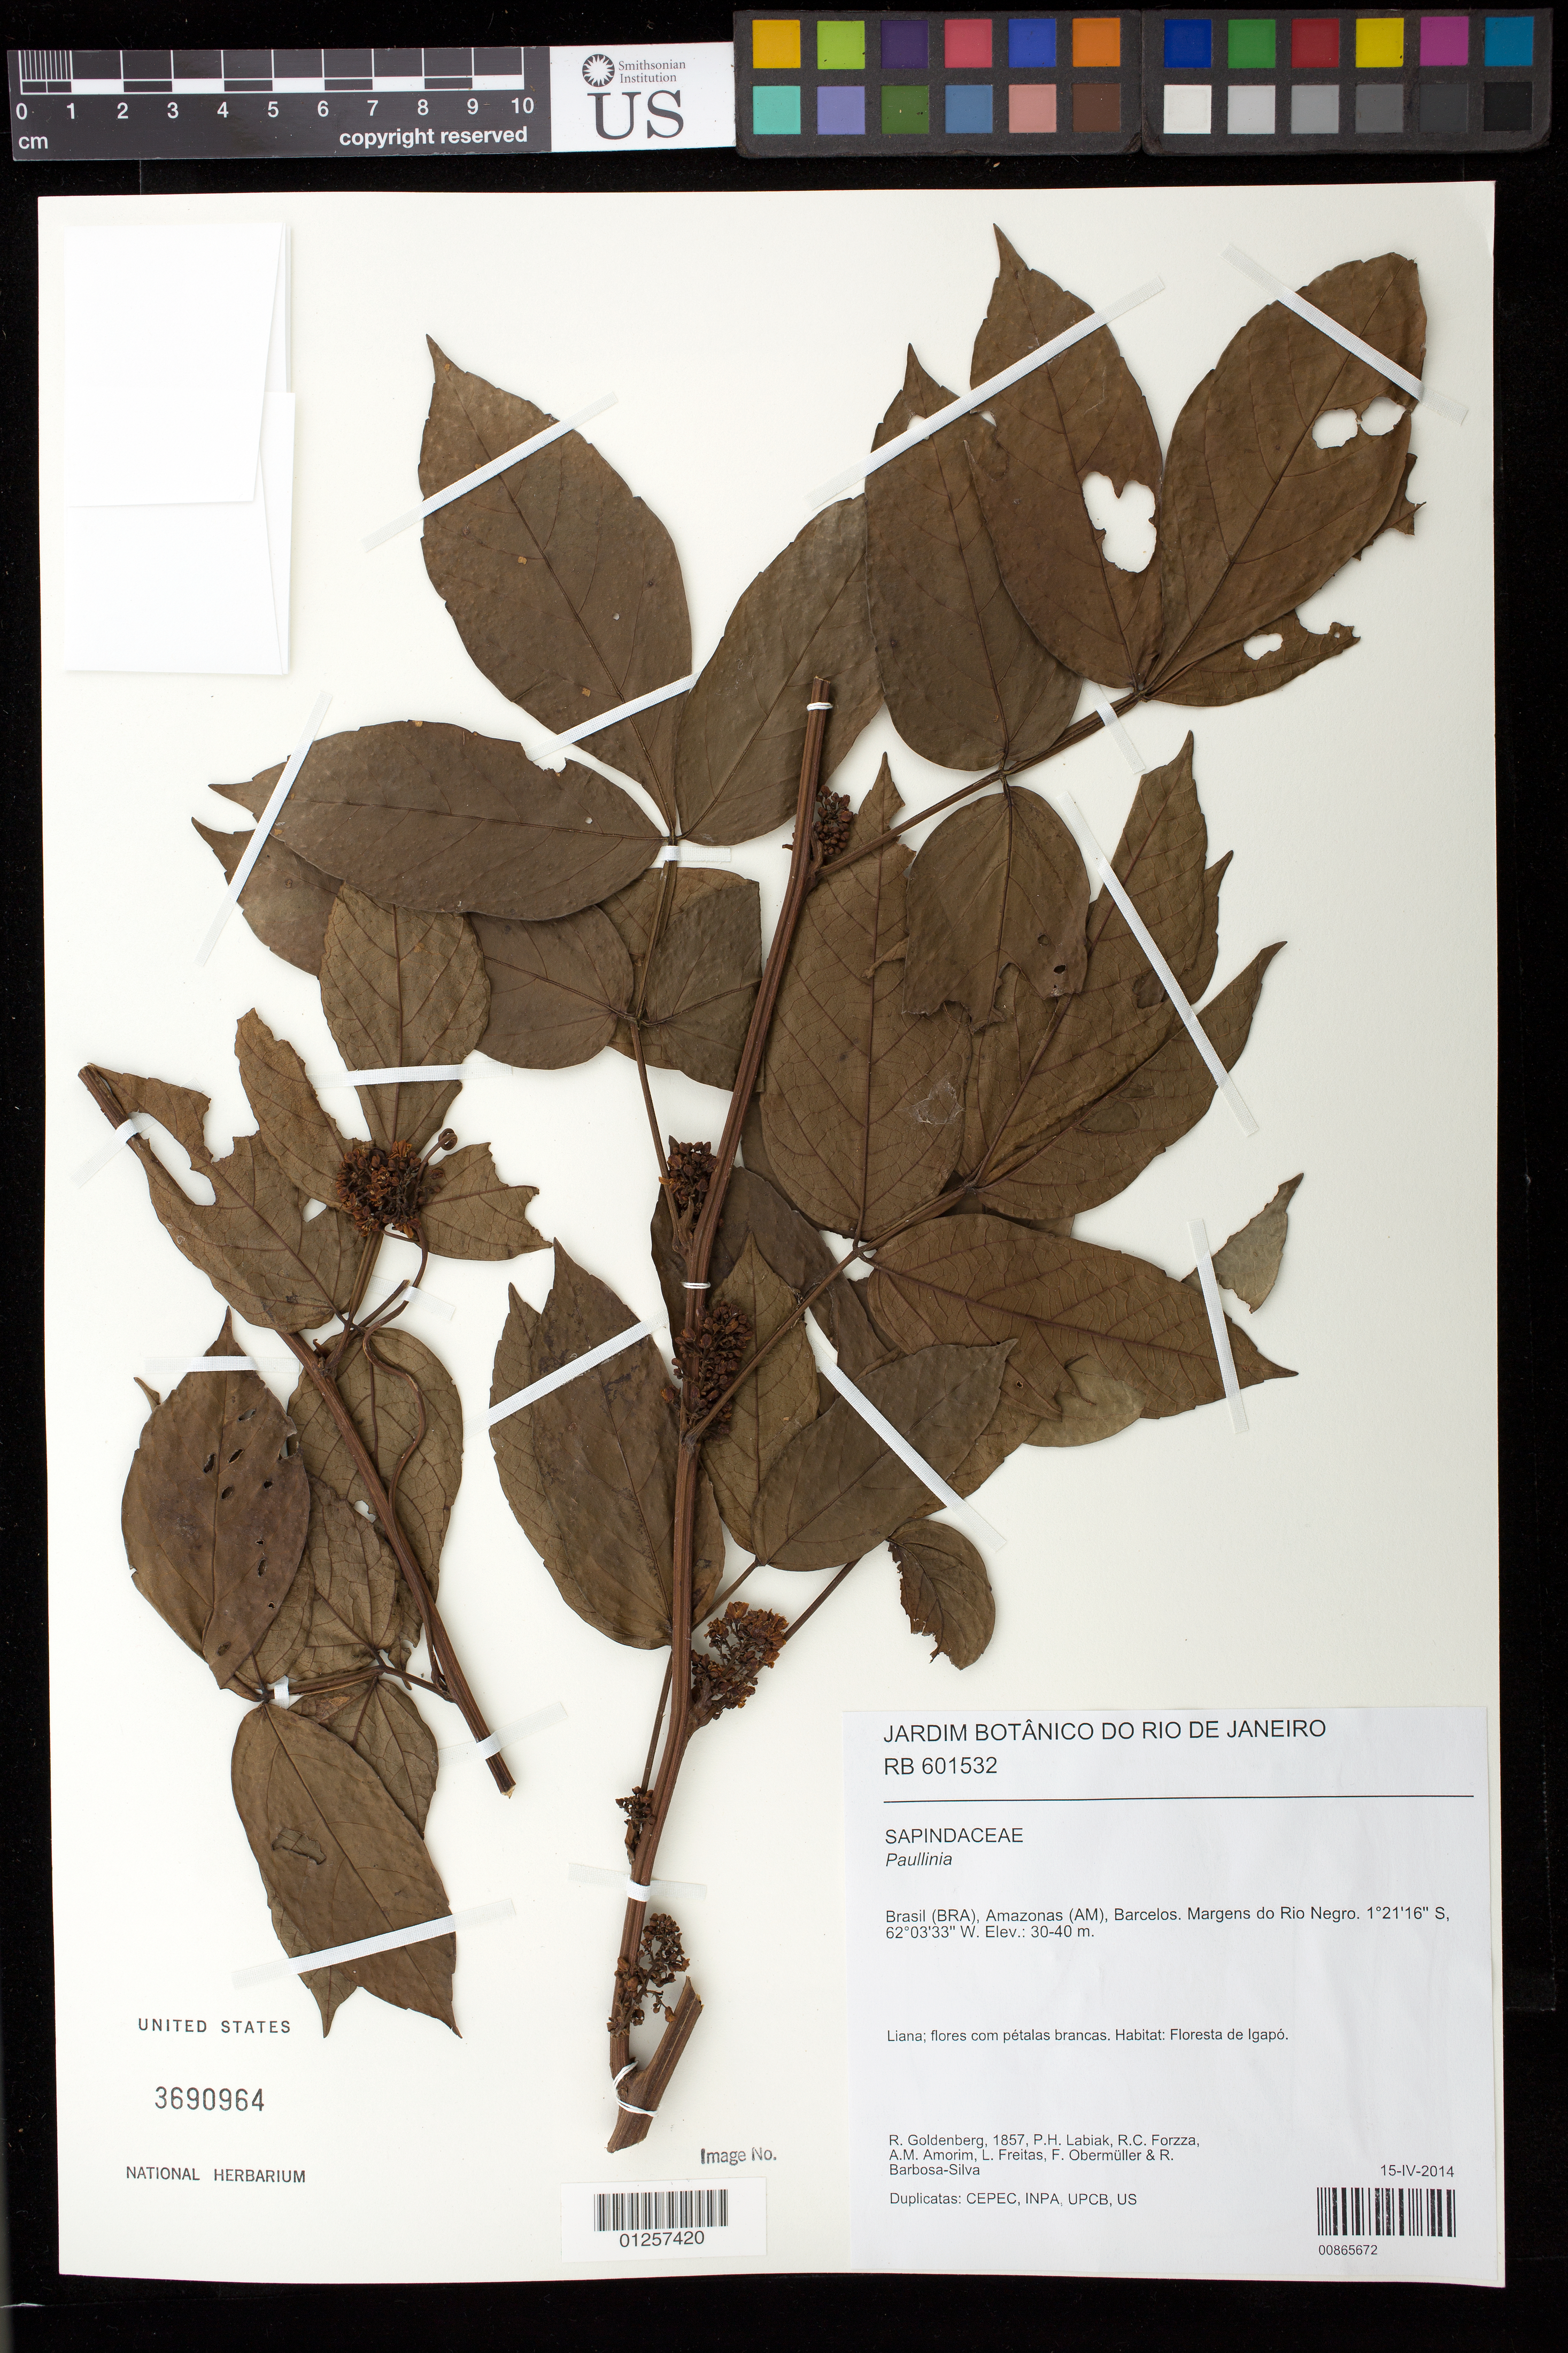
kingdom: Plantae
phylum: Tracheophyta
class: Magnoliopsida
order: Sapindales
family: Sapindaceae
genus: Paullinia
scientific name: Paullinia sp.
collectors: R. Goldenberg, P. Labiak, R. C. Forzza, A. M. Amorim, L. Freitas, F. A. Obermuller & R. Barbosa-Silva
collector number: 1857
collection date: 2014-04-15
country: Brazil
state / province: Amazonas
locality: Barcelos, Margens do Rio Negro.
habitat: Floresta de Igapó.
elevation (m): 30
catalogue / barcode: US 3690964